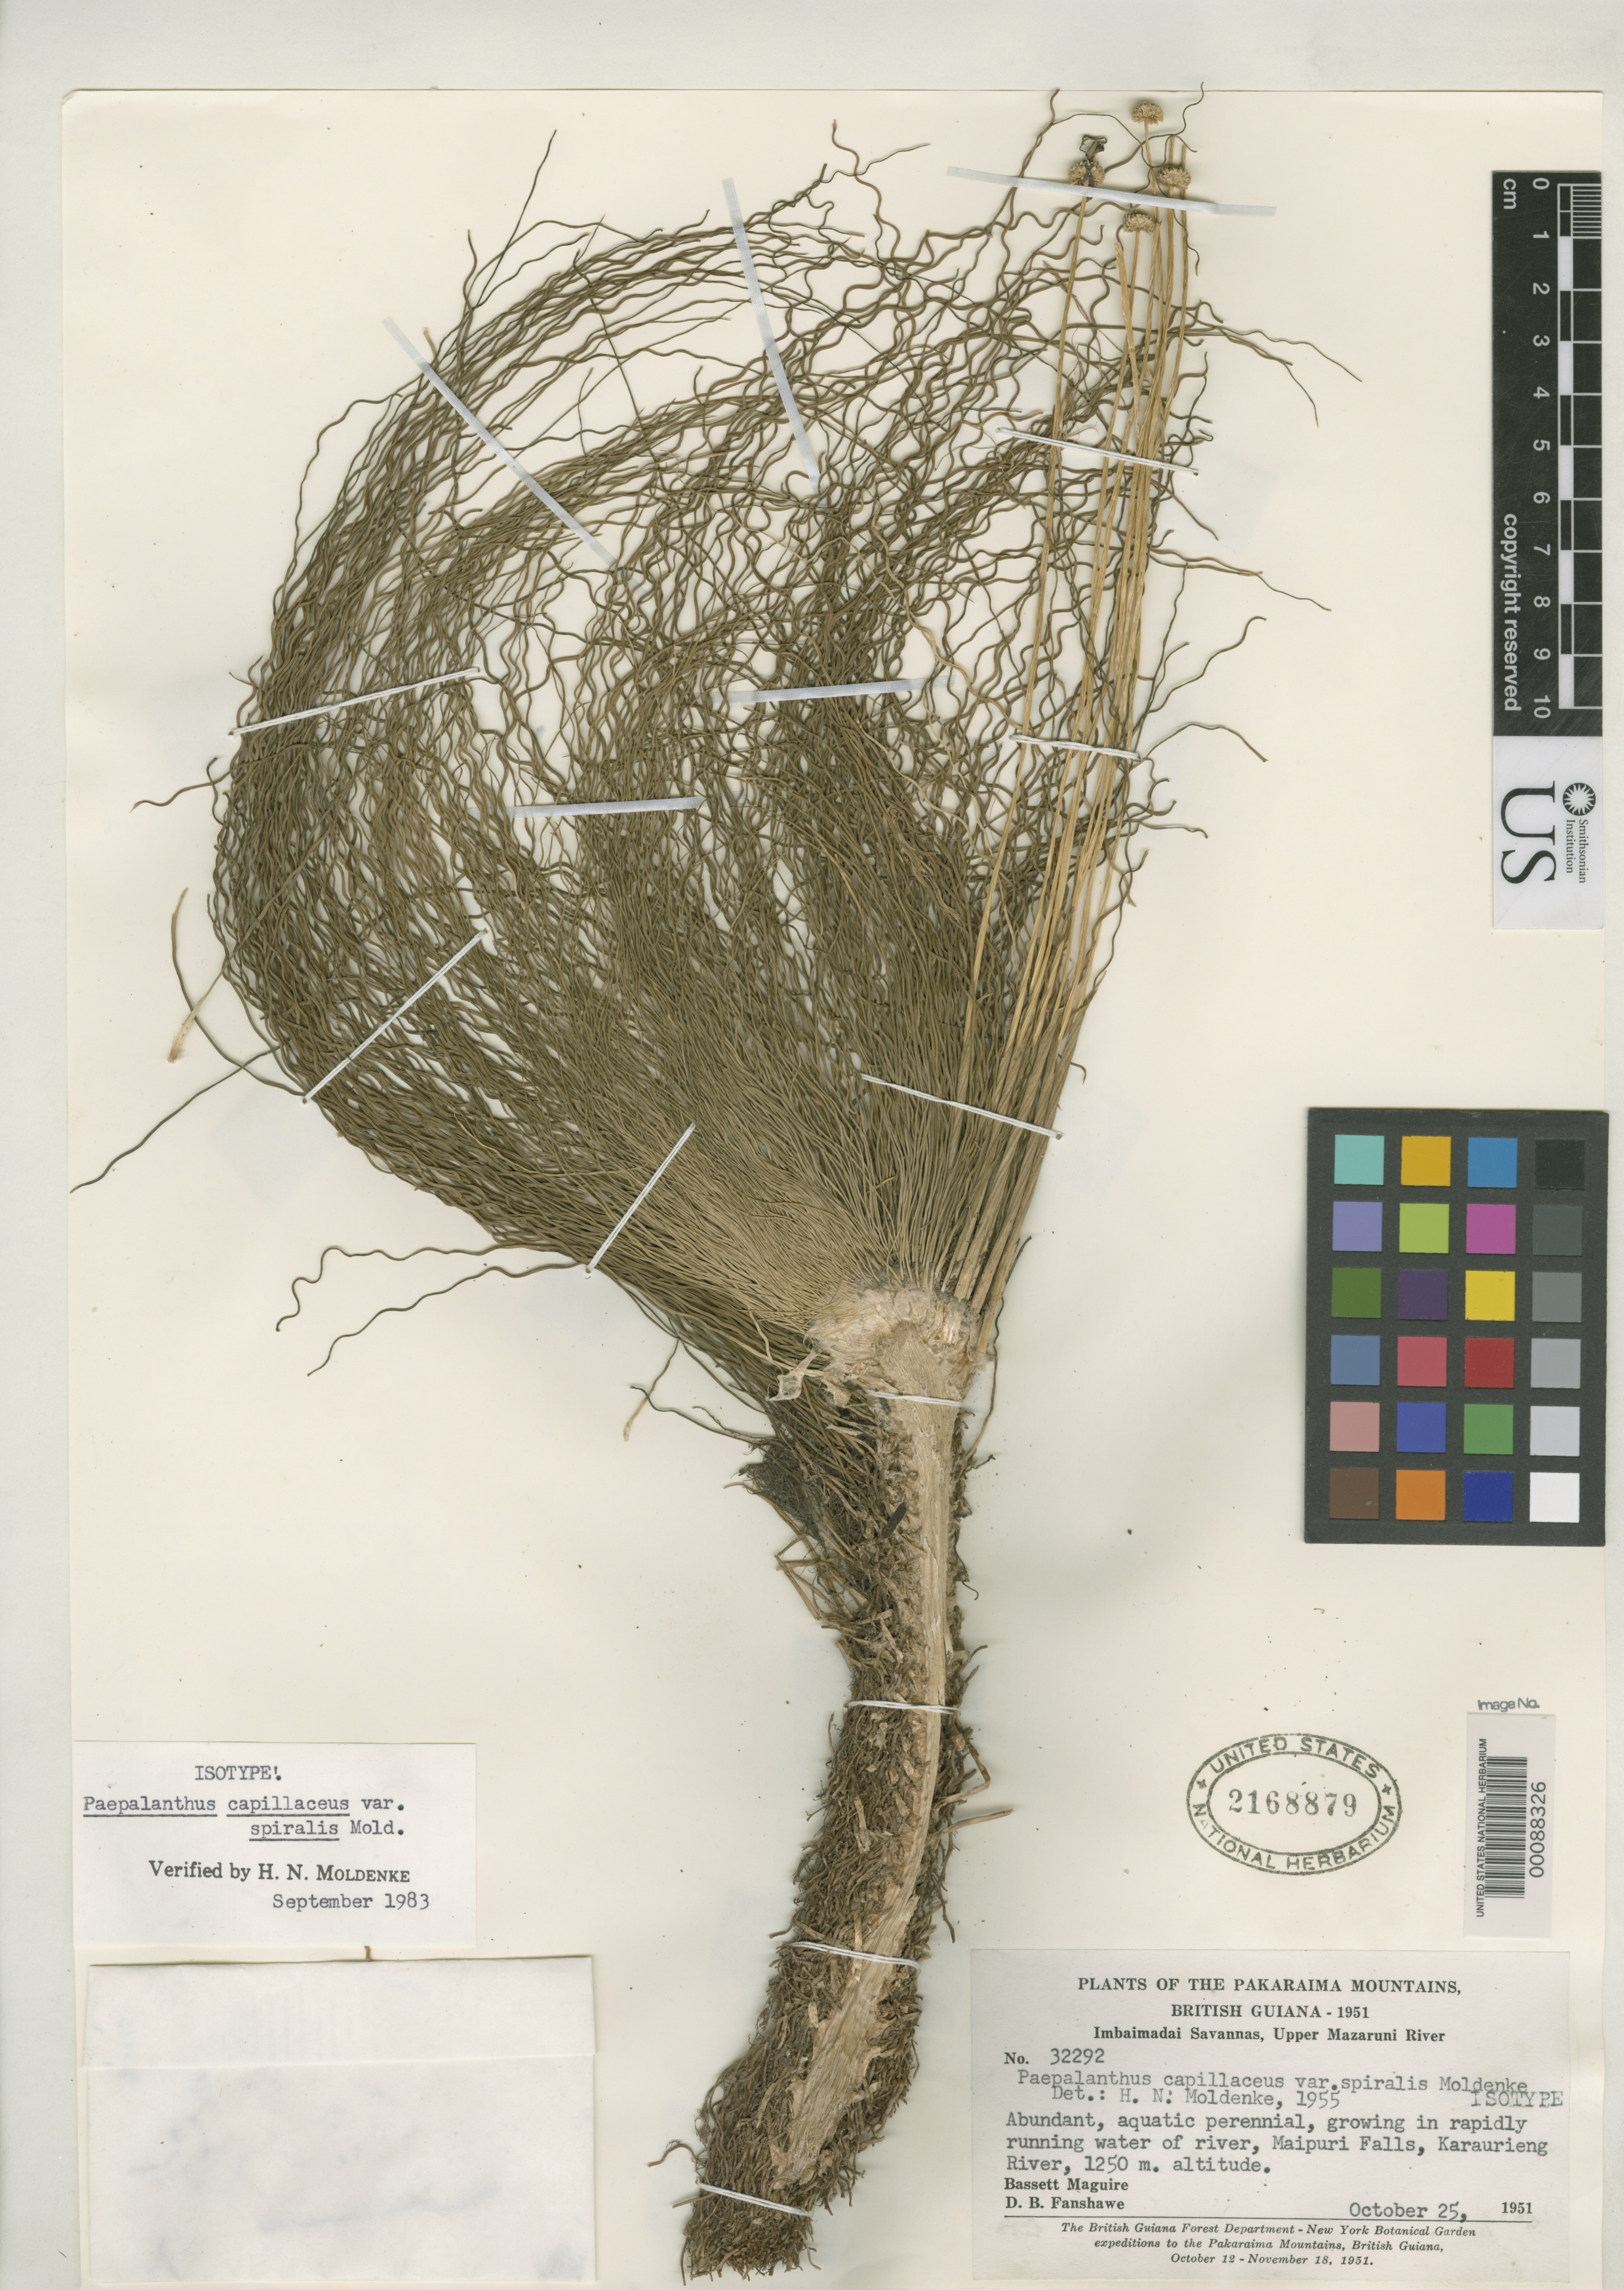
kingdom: Plantae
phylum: Tracheophyta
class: Liliopsida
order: Poales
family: Eriocaulaceae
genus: Paepalanthus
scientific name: Paepalanthus capillaceus var. spiralis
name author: Moldenke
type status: Isotype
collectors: B. Maguire & D. B. Fanshawe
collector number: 32292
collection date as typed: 25 Oct 1951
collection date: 1951-10-25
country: Guyana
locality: Maiuri Falls, Karaurieng River.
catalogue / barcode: US 2168879